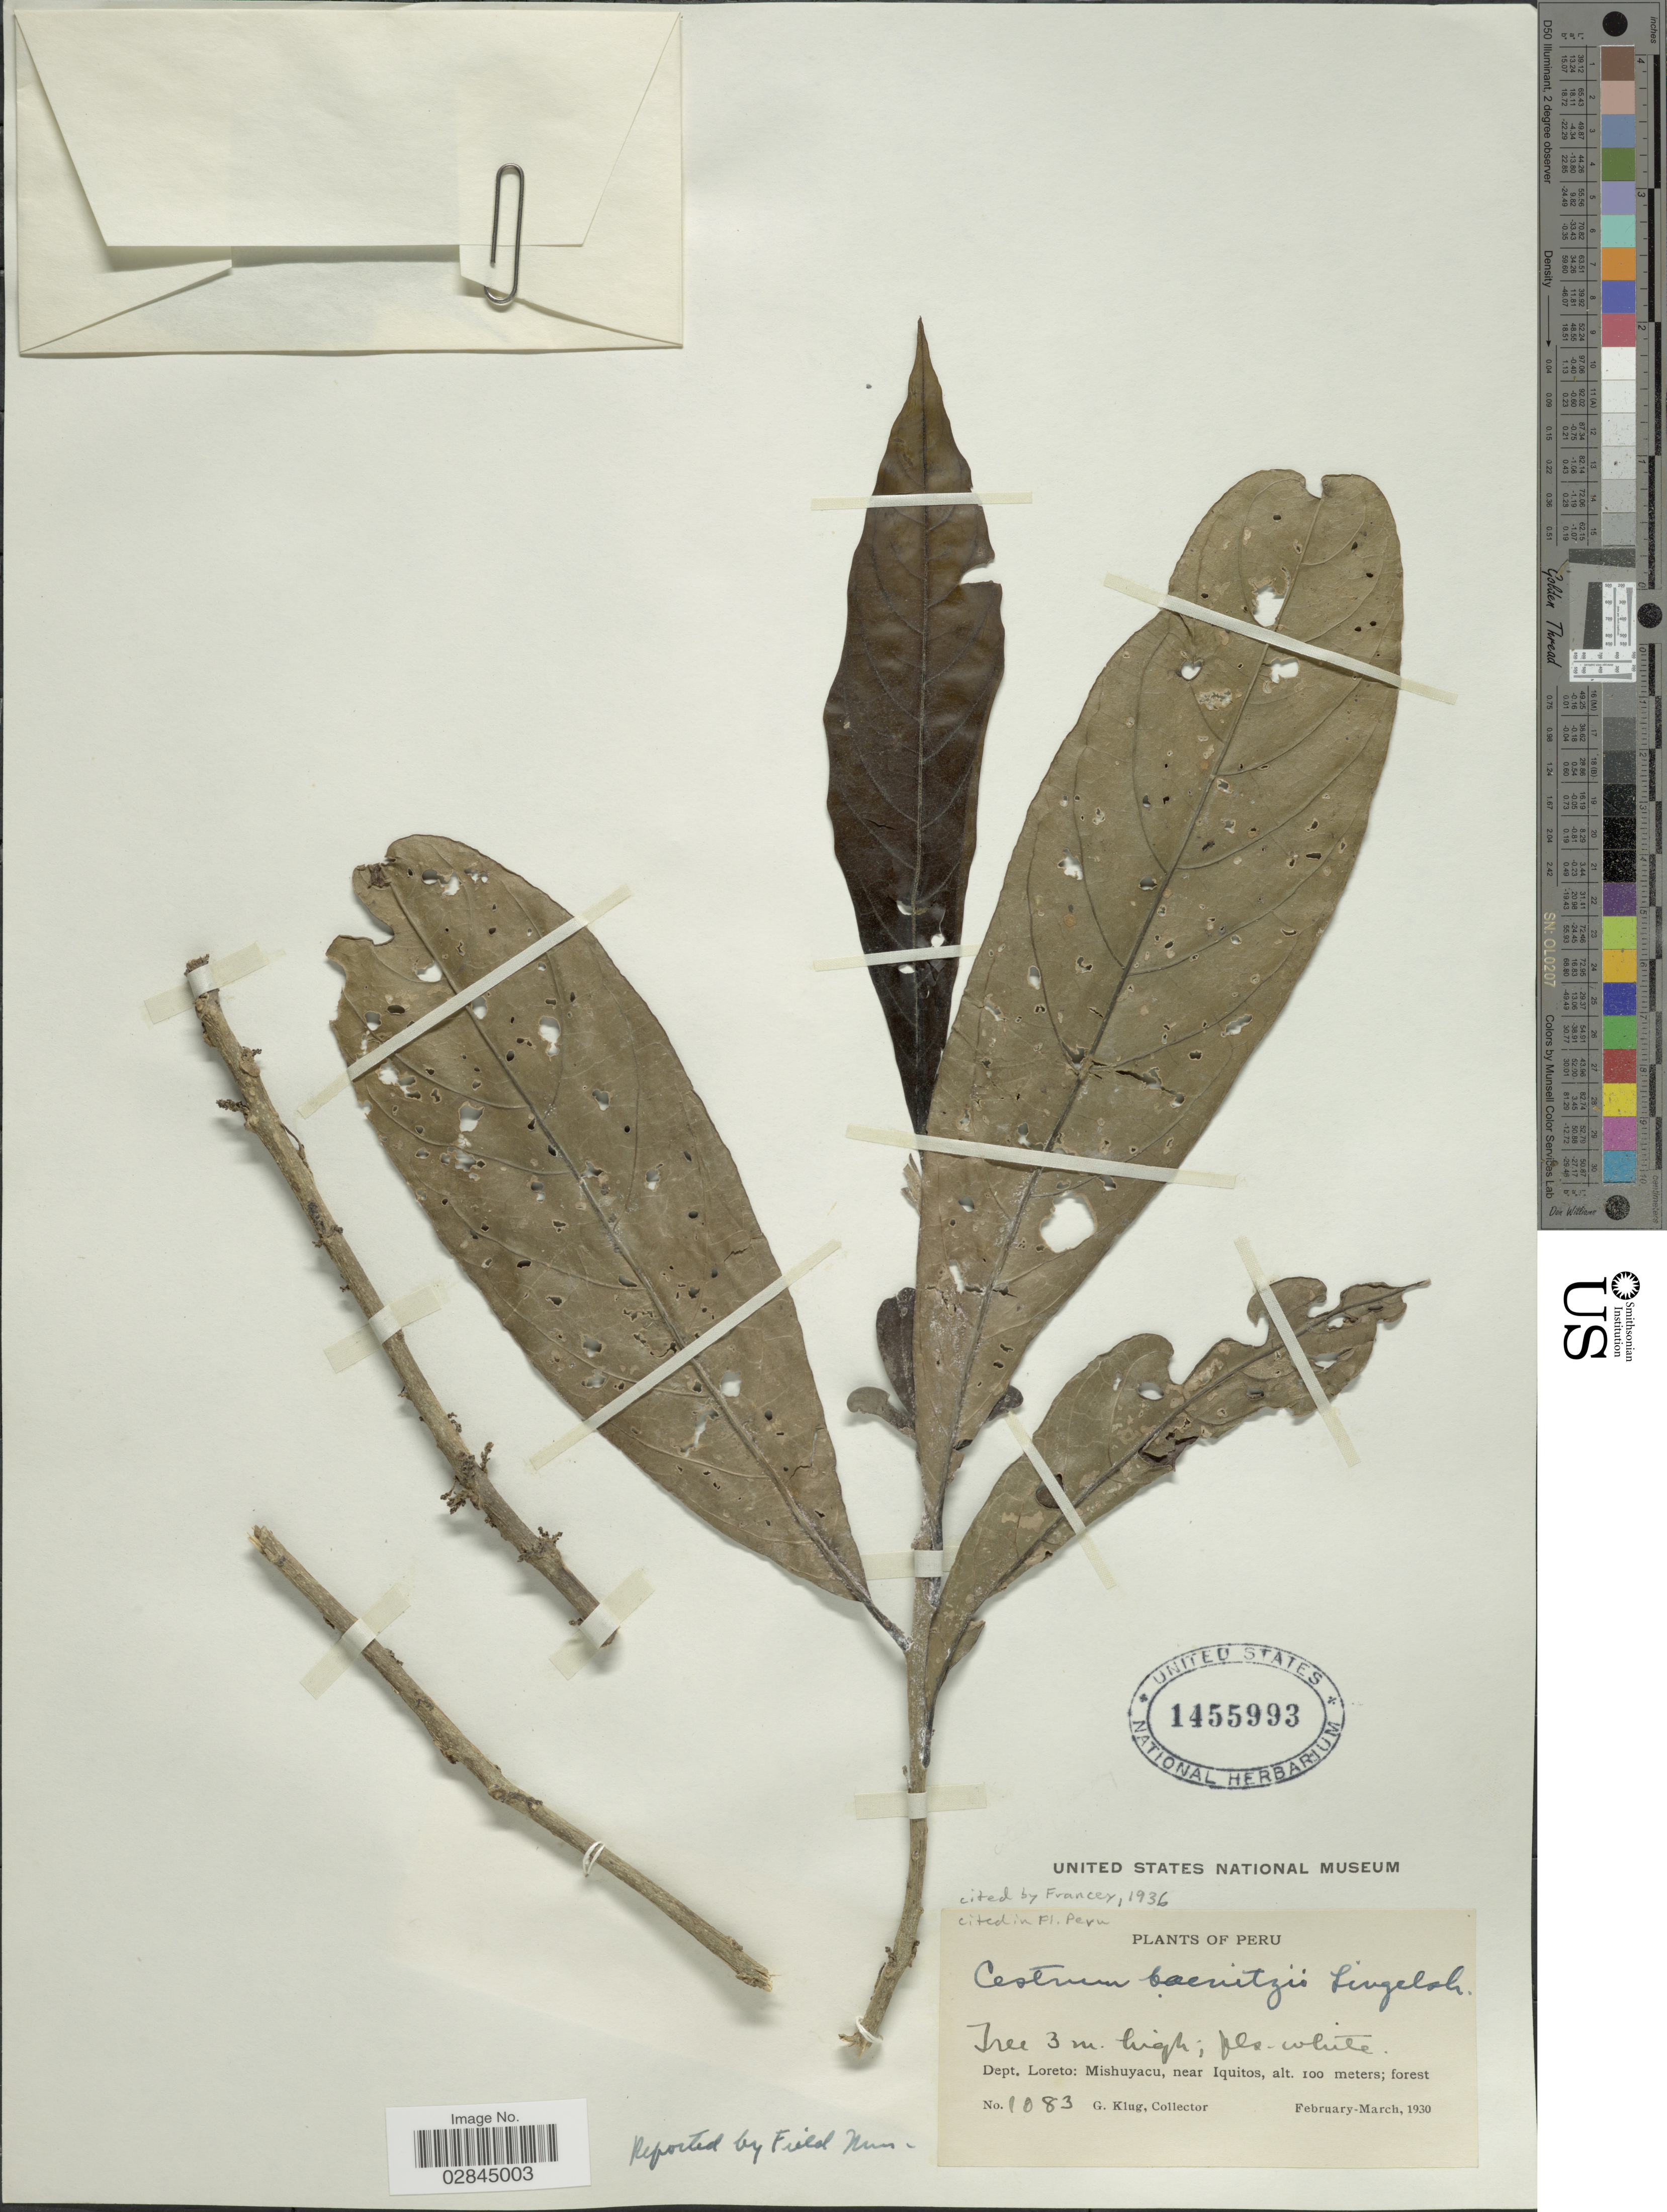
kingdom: Plantae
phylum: Tracheophyta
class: Magnoliopsida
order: Solanales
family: Solanaceae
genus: Cestrum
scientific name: Cestrum schlechtendahlii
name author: G. Don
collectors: G. Klug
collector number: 1083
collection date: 1930-02/1930-03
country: Peru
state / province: Loreto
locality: Mishuyacu, near Iquitos.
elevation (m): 100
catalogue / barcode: US 1455993